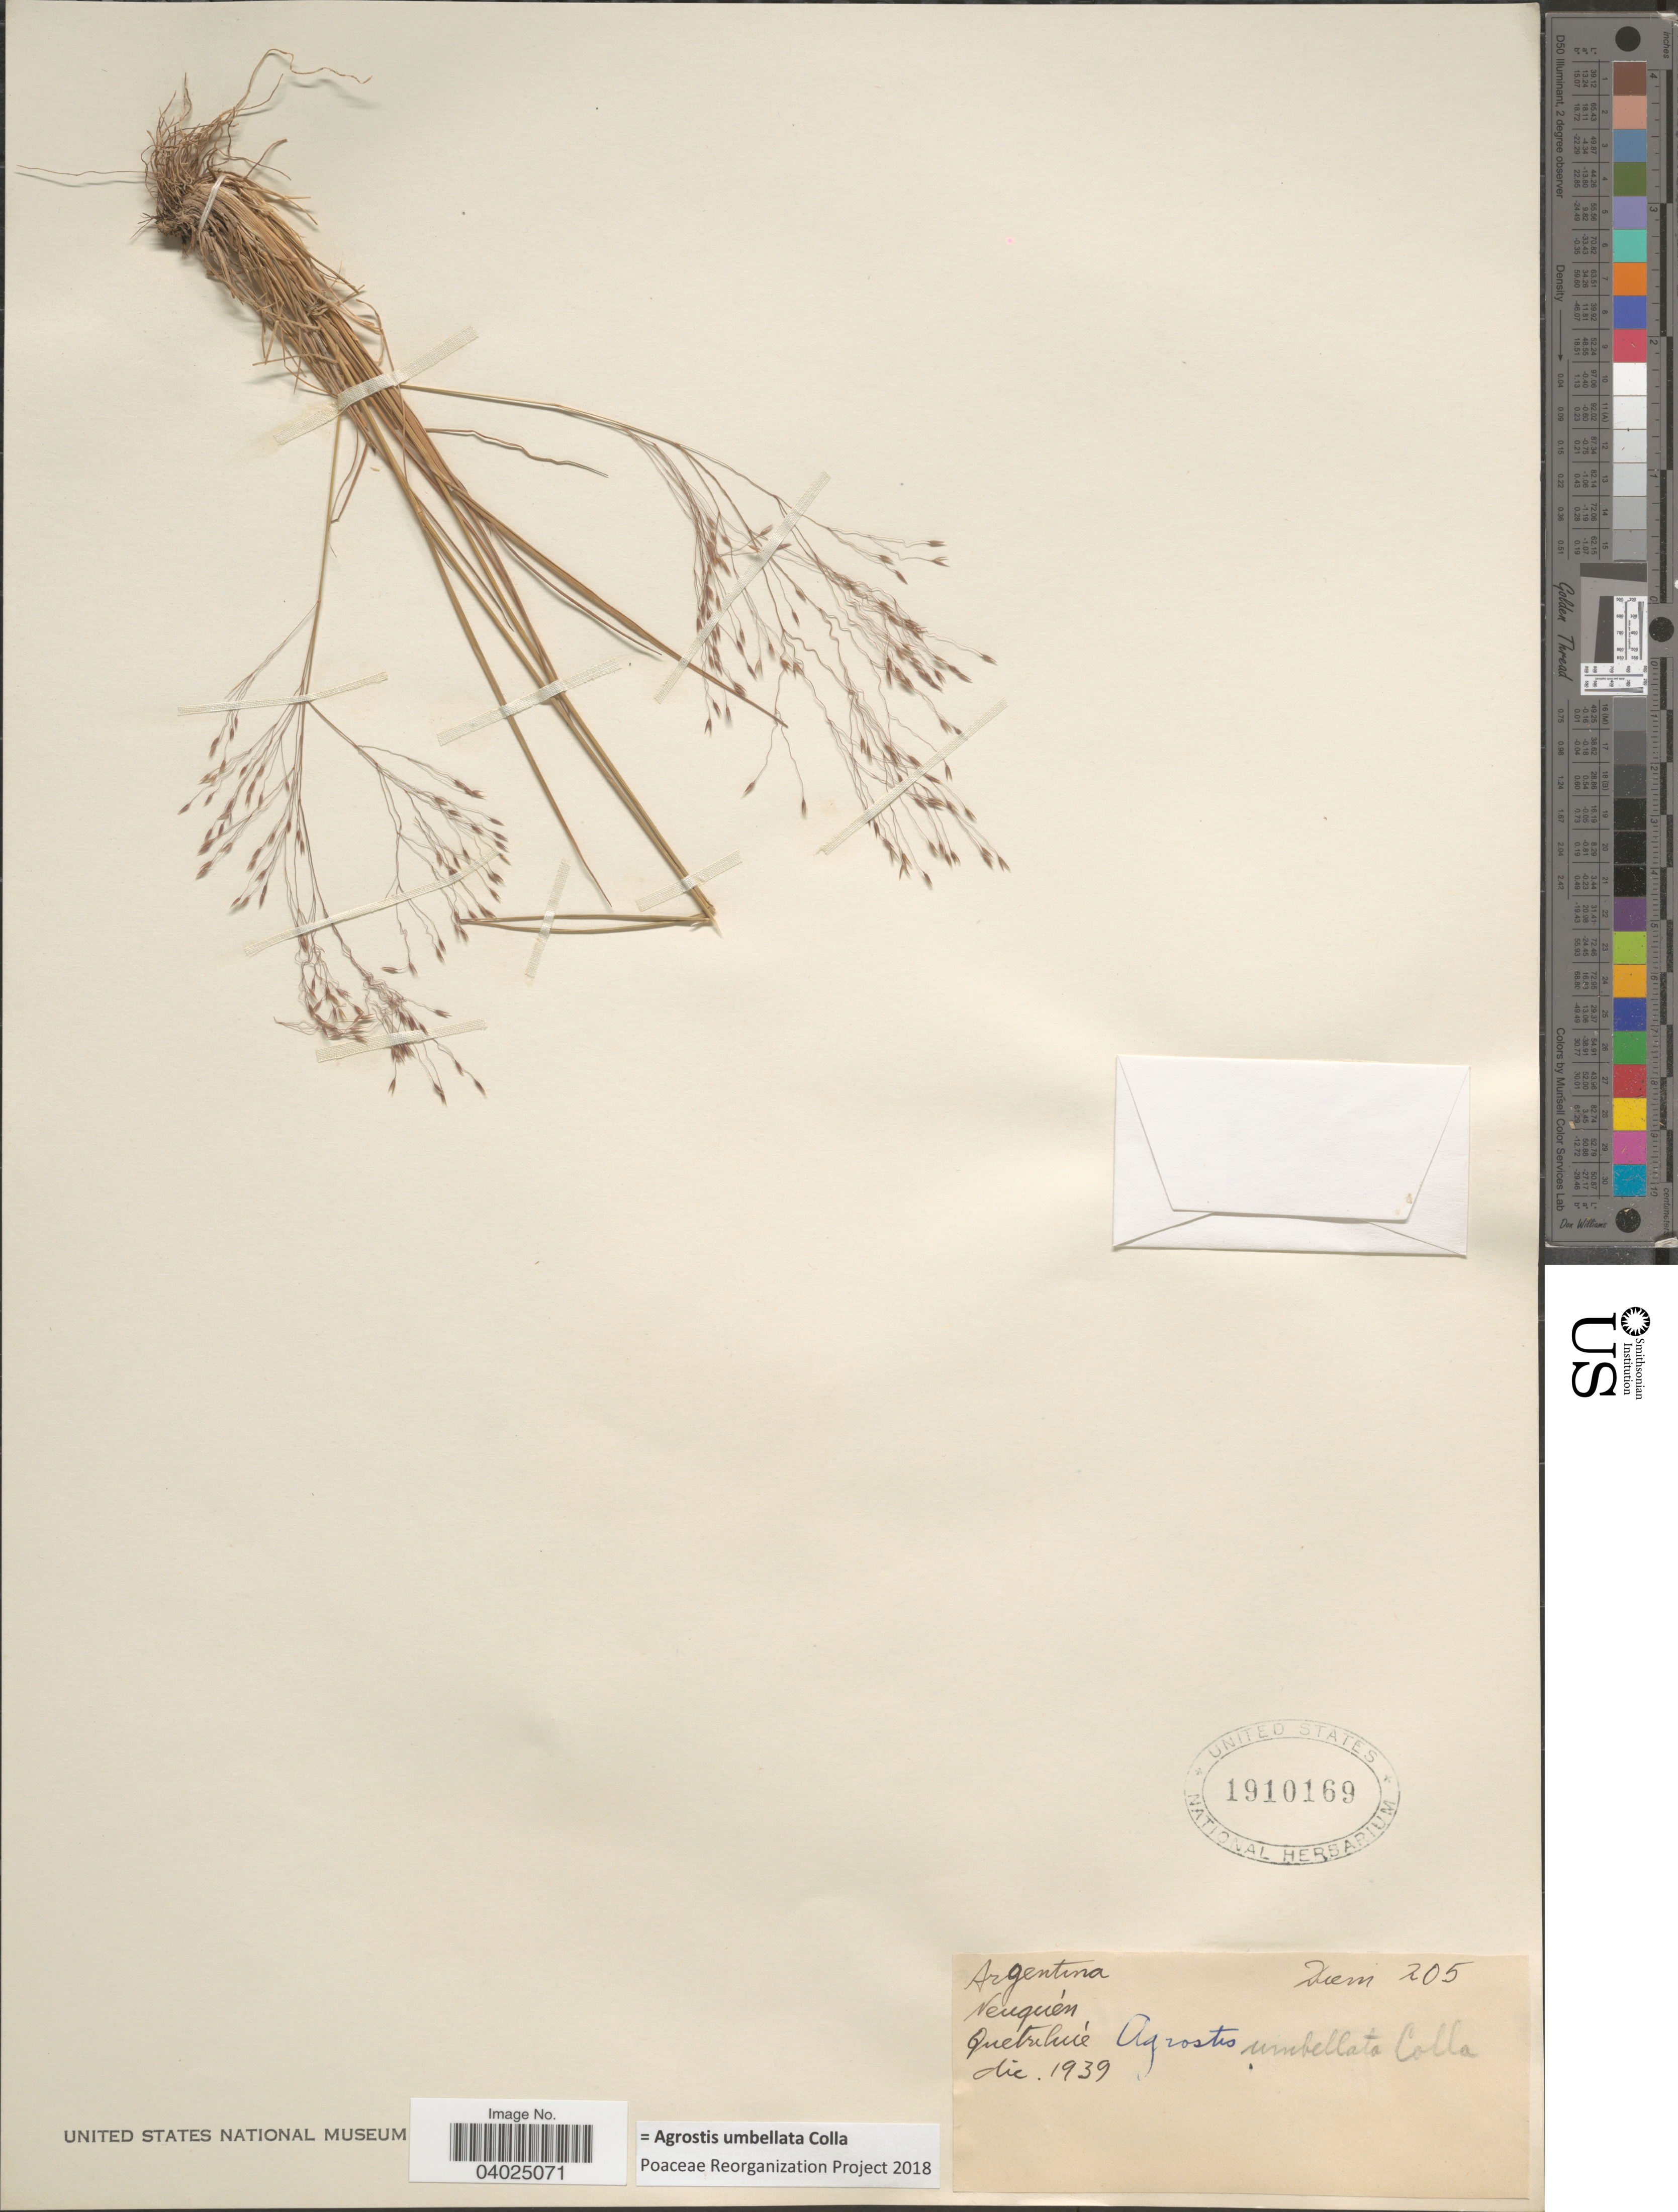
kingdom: Plantae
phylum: Tracheophyta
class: Liliopsida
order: Poales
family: Poaceae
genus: Agrostis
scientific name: Agrostis umbellata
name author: Colla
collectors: Diem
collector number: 205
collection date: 1939-12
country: Argentina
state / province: Neuquen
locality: Quetrihué.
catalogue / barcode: US 1910169